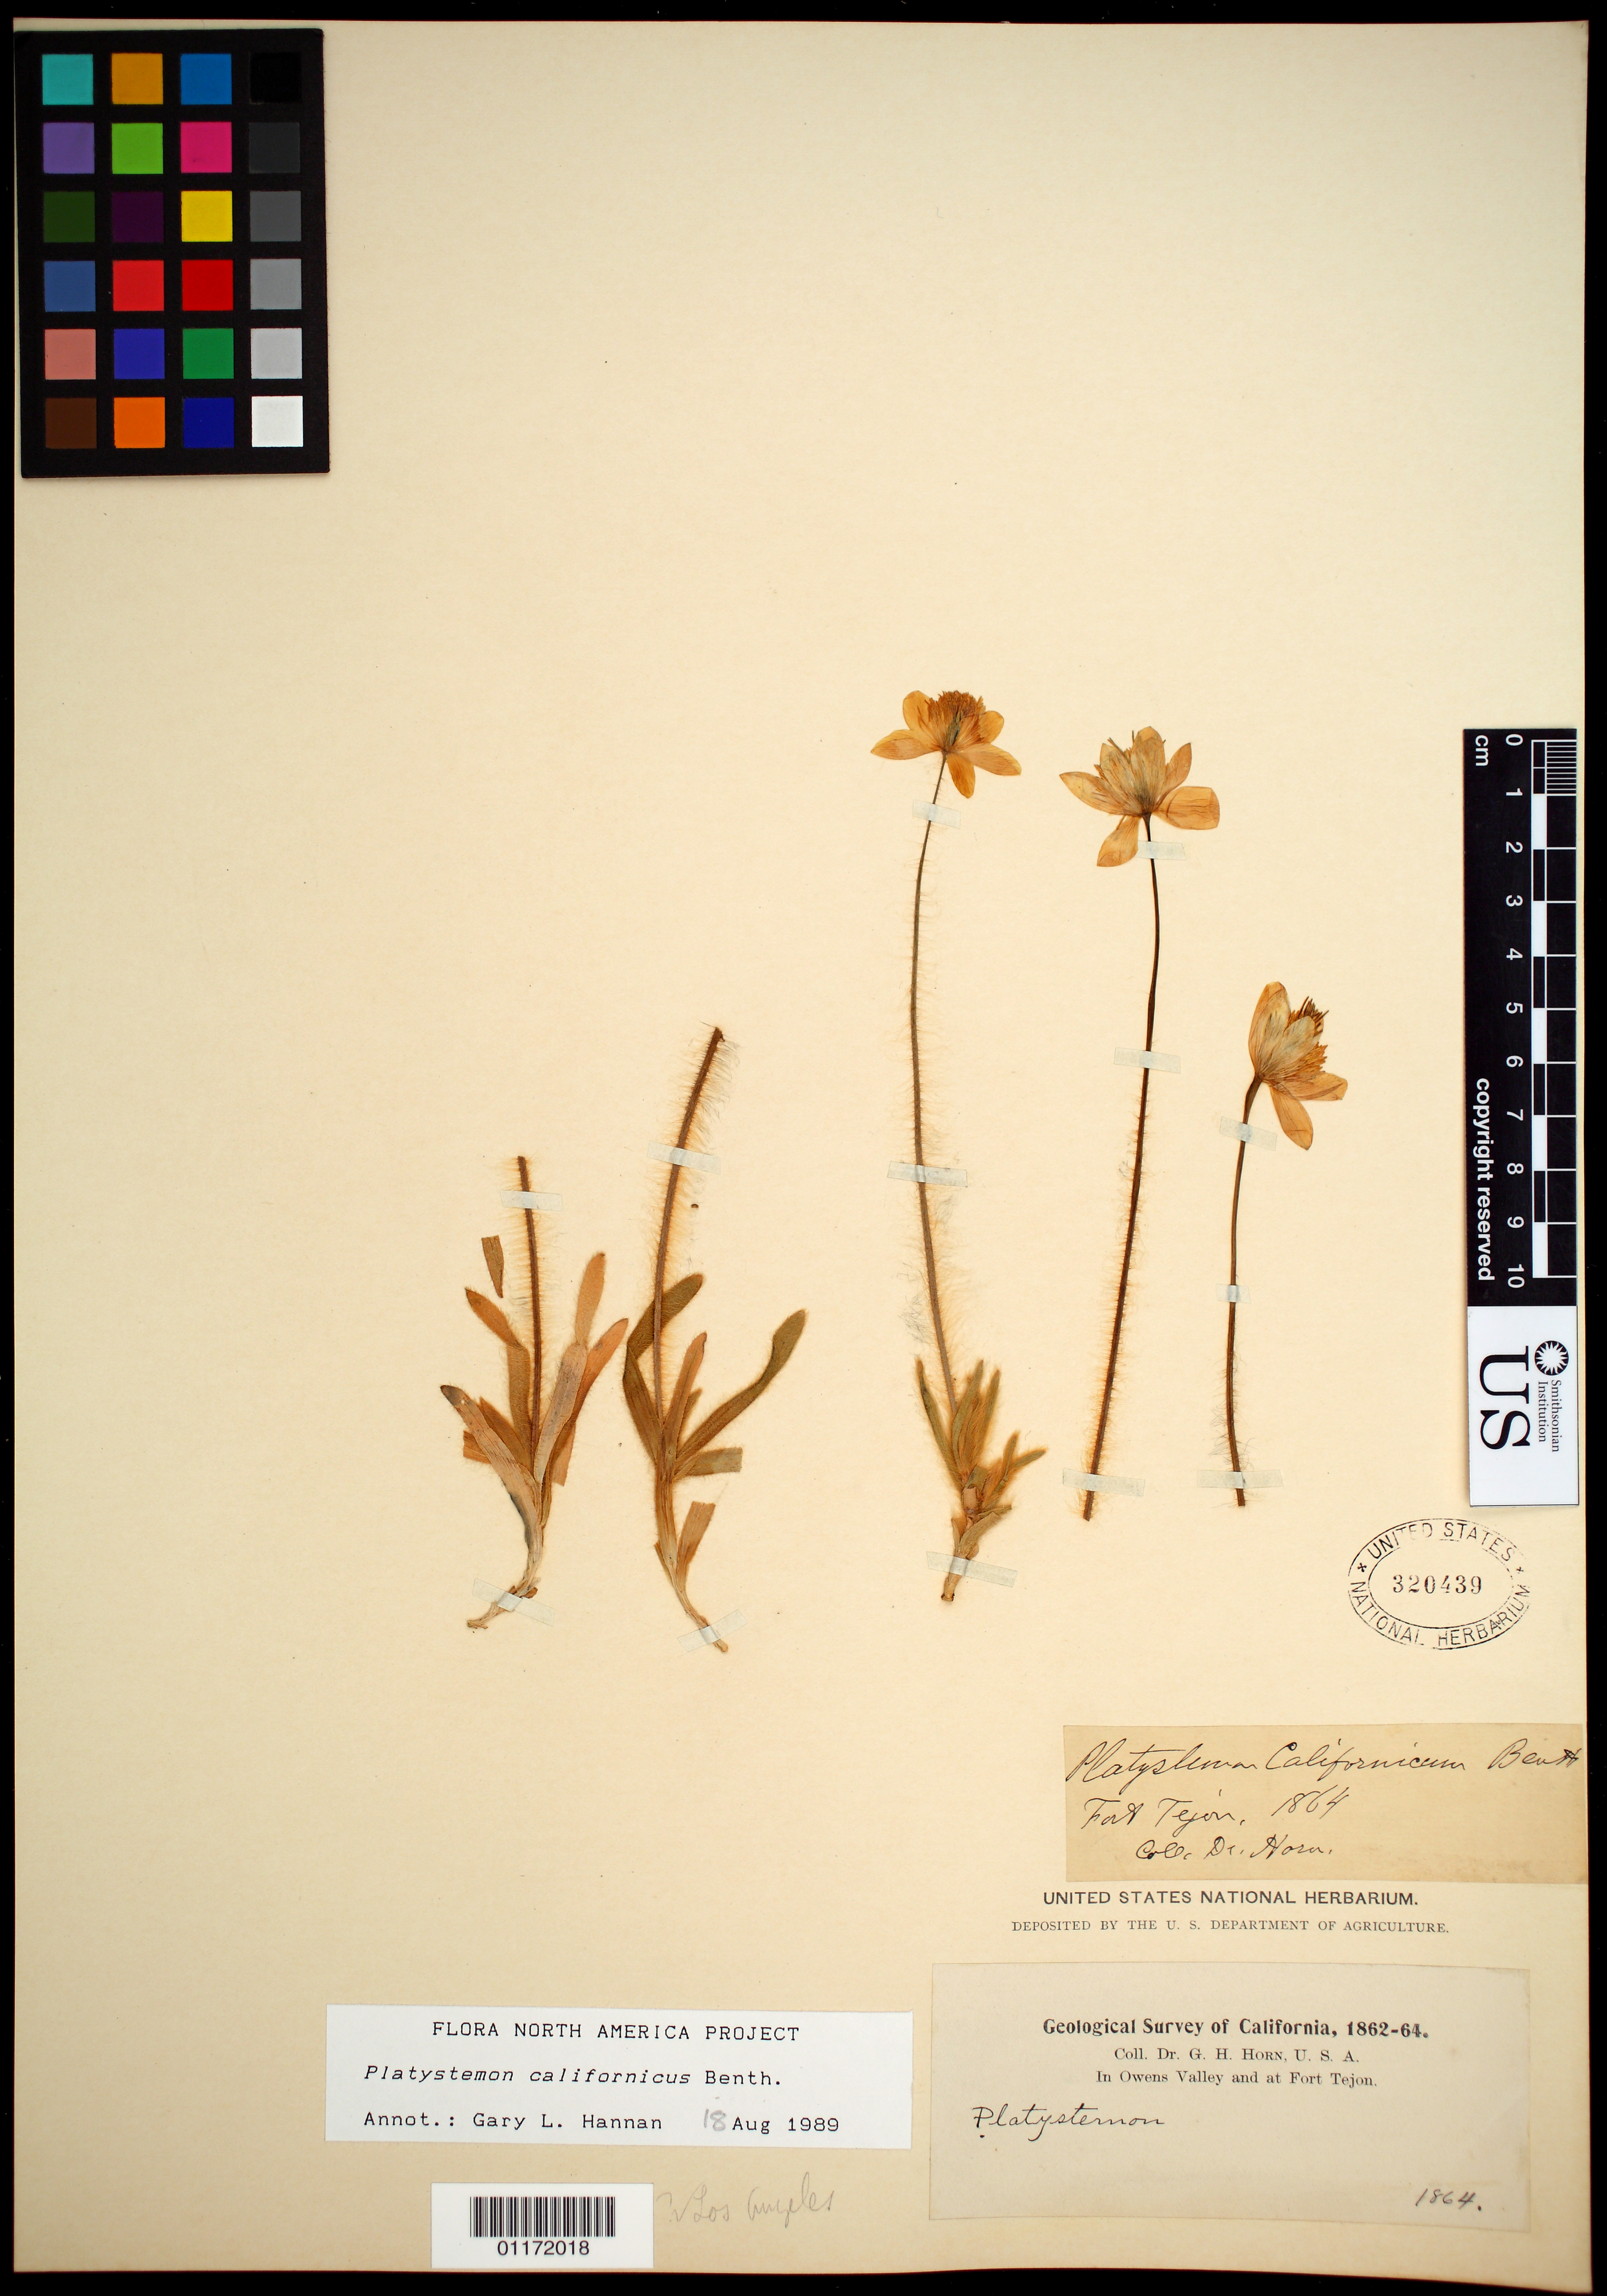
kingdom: Plantae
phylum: Tracheophyta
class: Magnoliopsida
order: Ranunculales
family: Papaveraceae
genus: Platystemon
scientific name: Platystemon californicus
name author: Benth.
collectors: G. Horn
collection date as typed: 1862 to -- --- 1864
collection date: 1862/1864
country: United States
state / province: California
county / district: Kern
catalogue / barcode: US 320439